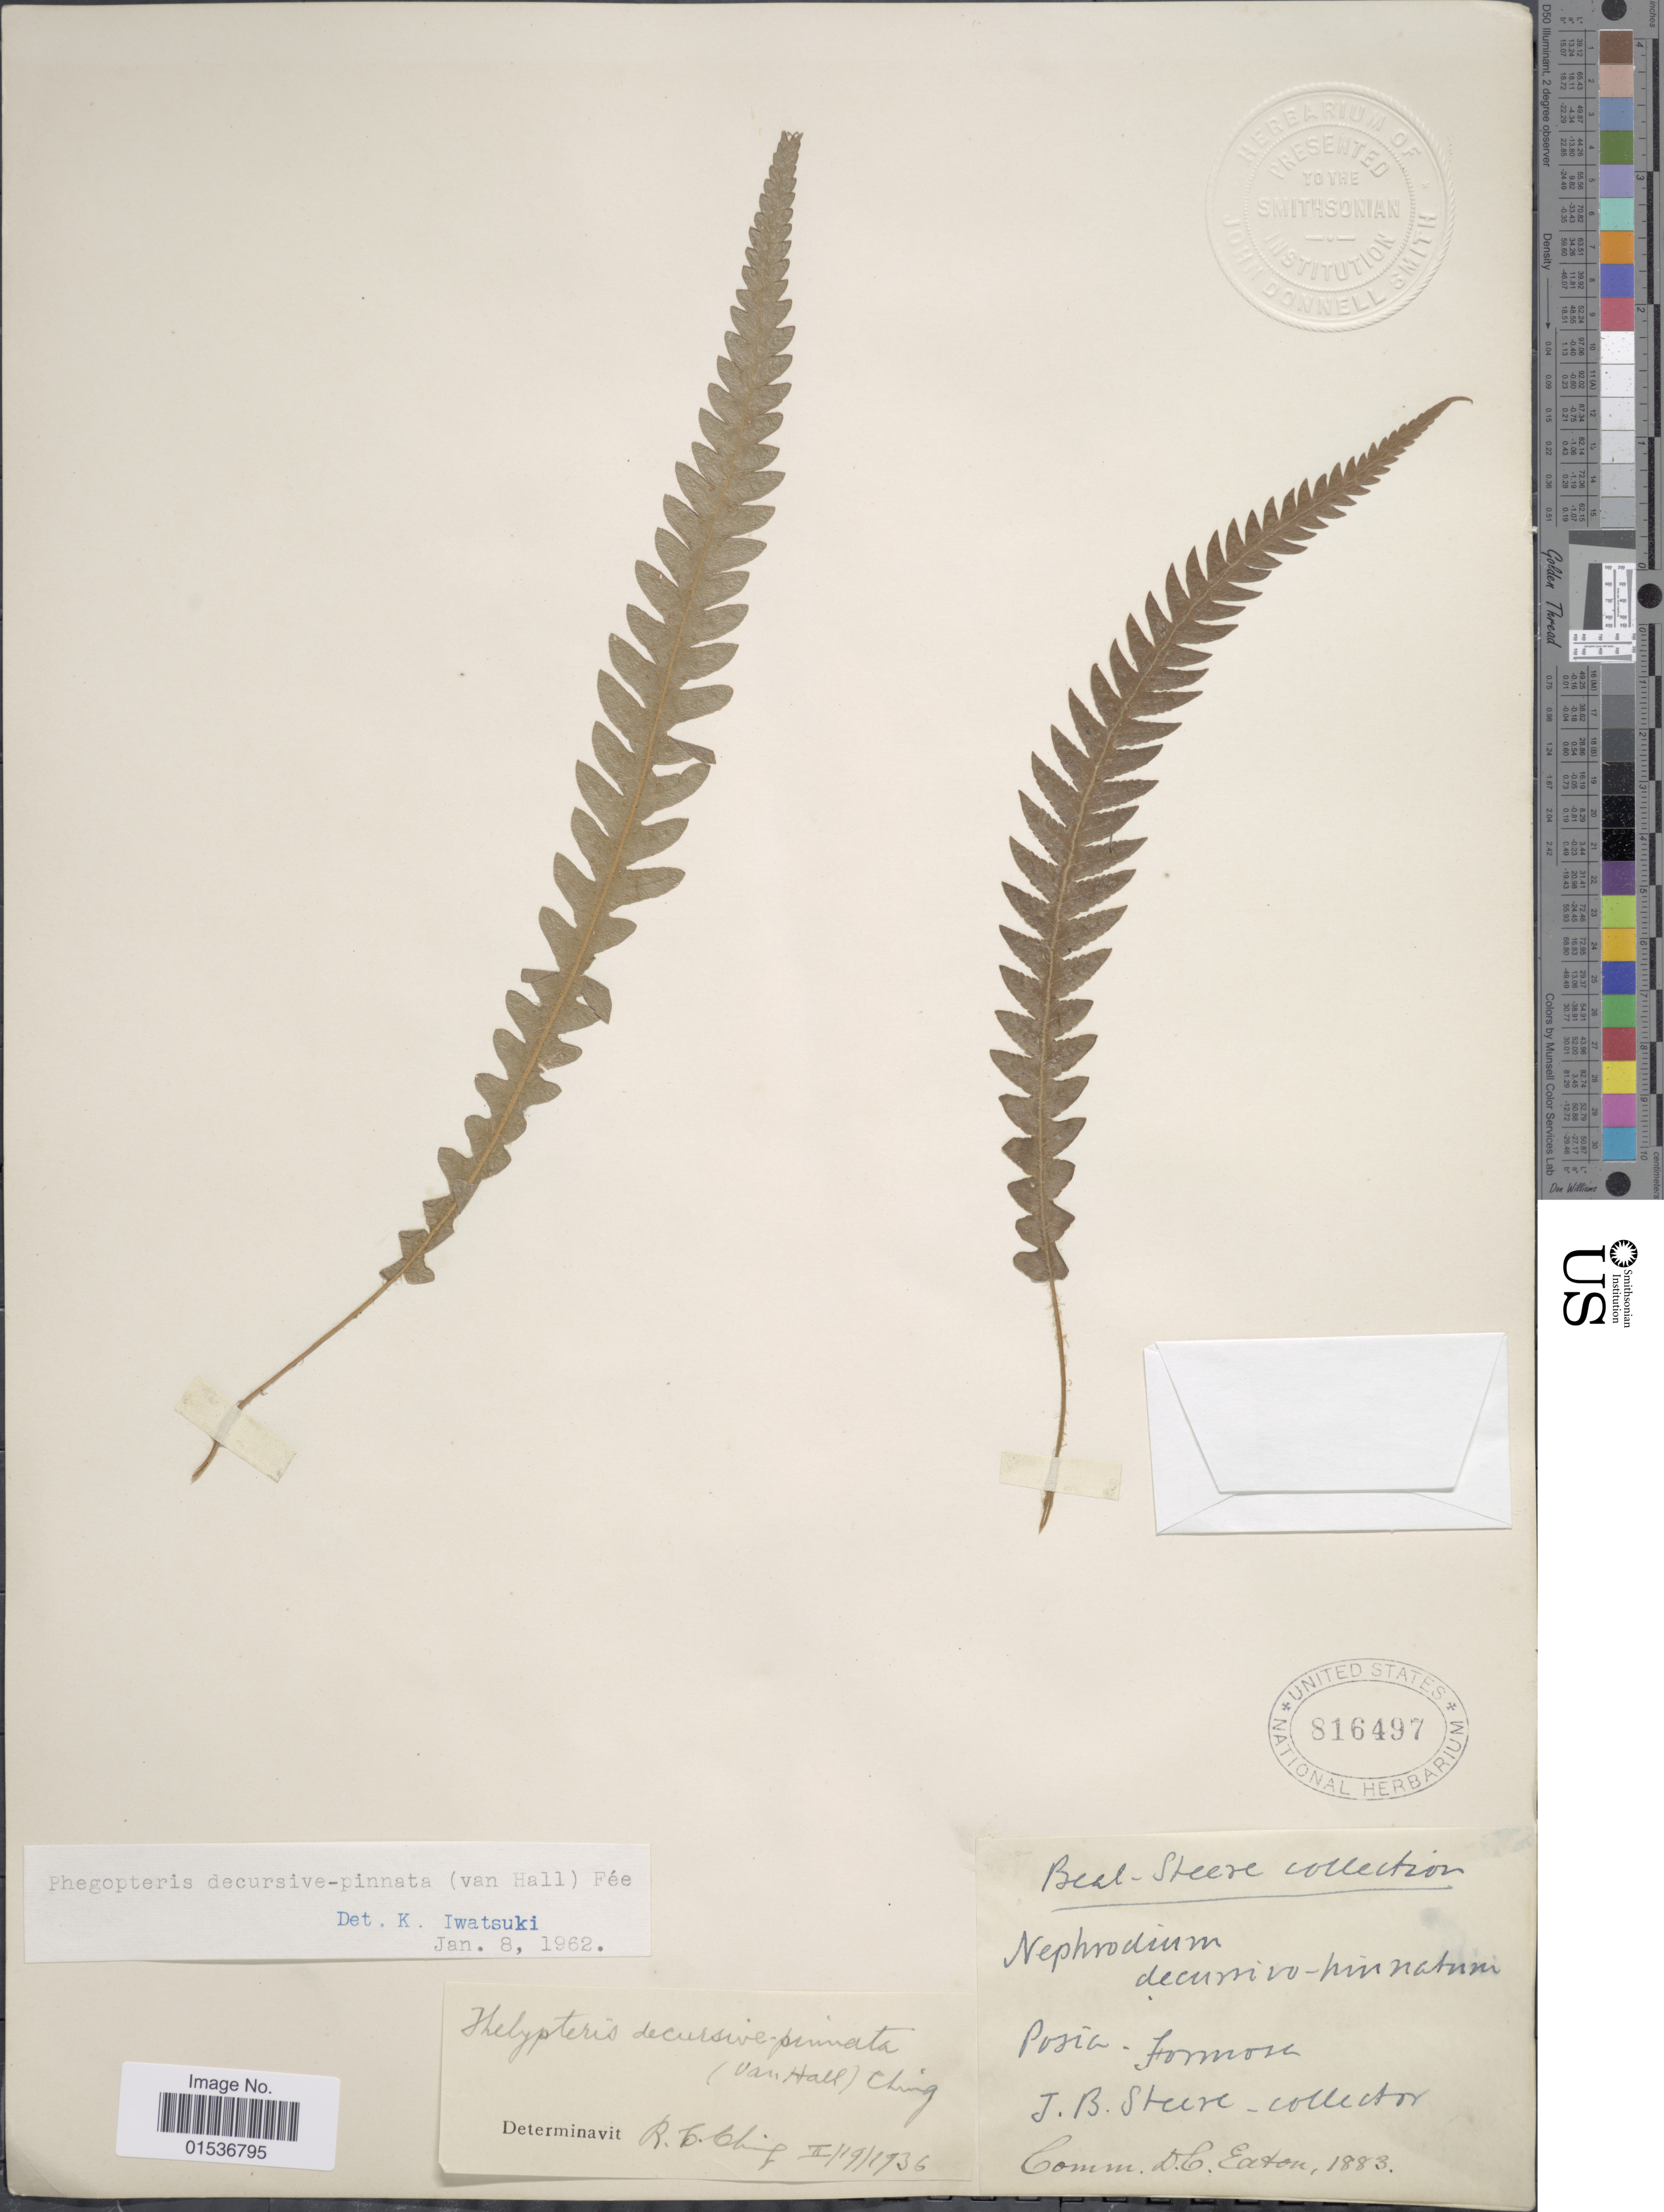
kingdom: Plantae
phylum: Tracheophyta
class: Polypodiopsida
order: Polypodiales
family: Thelypteridaceae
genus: Phegopteris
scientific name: Phegopteris decursivepinnata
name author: (H.C. Hall) Fée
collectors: J. B. Steere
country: Taiwan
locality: Posia - Formosa.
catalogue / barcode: US 816497